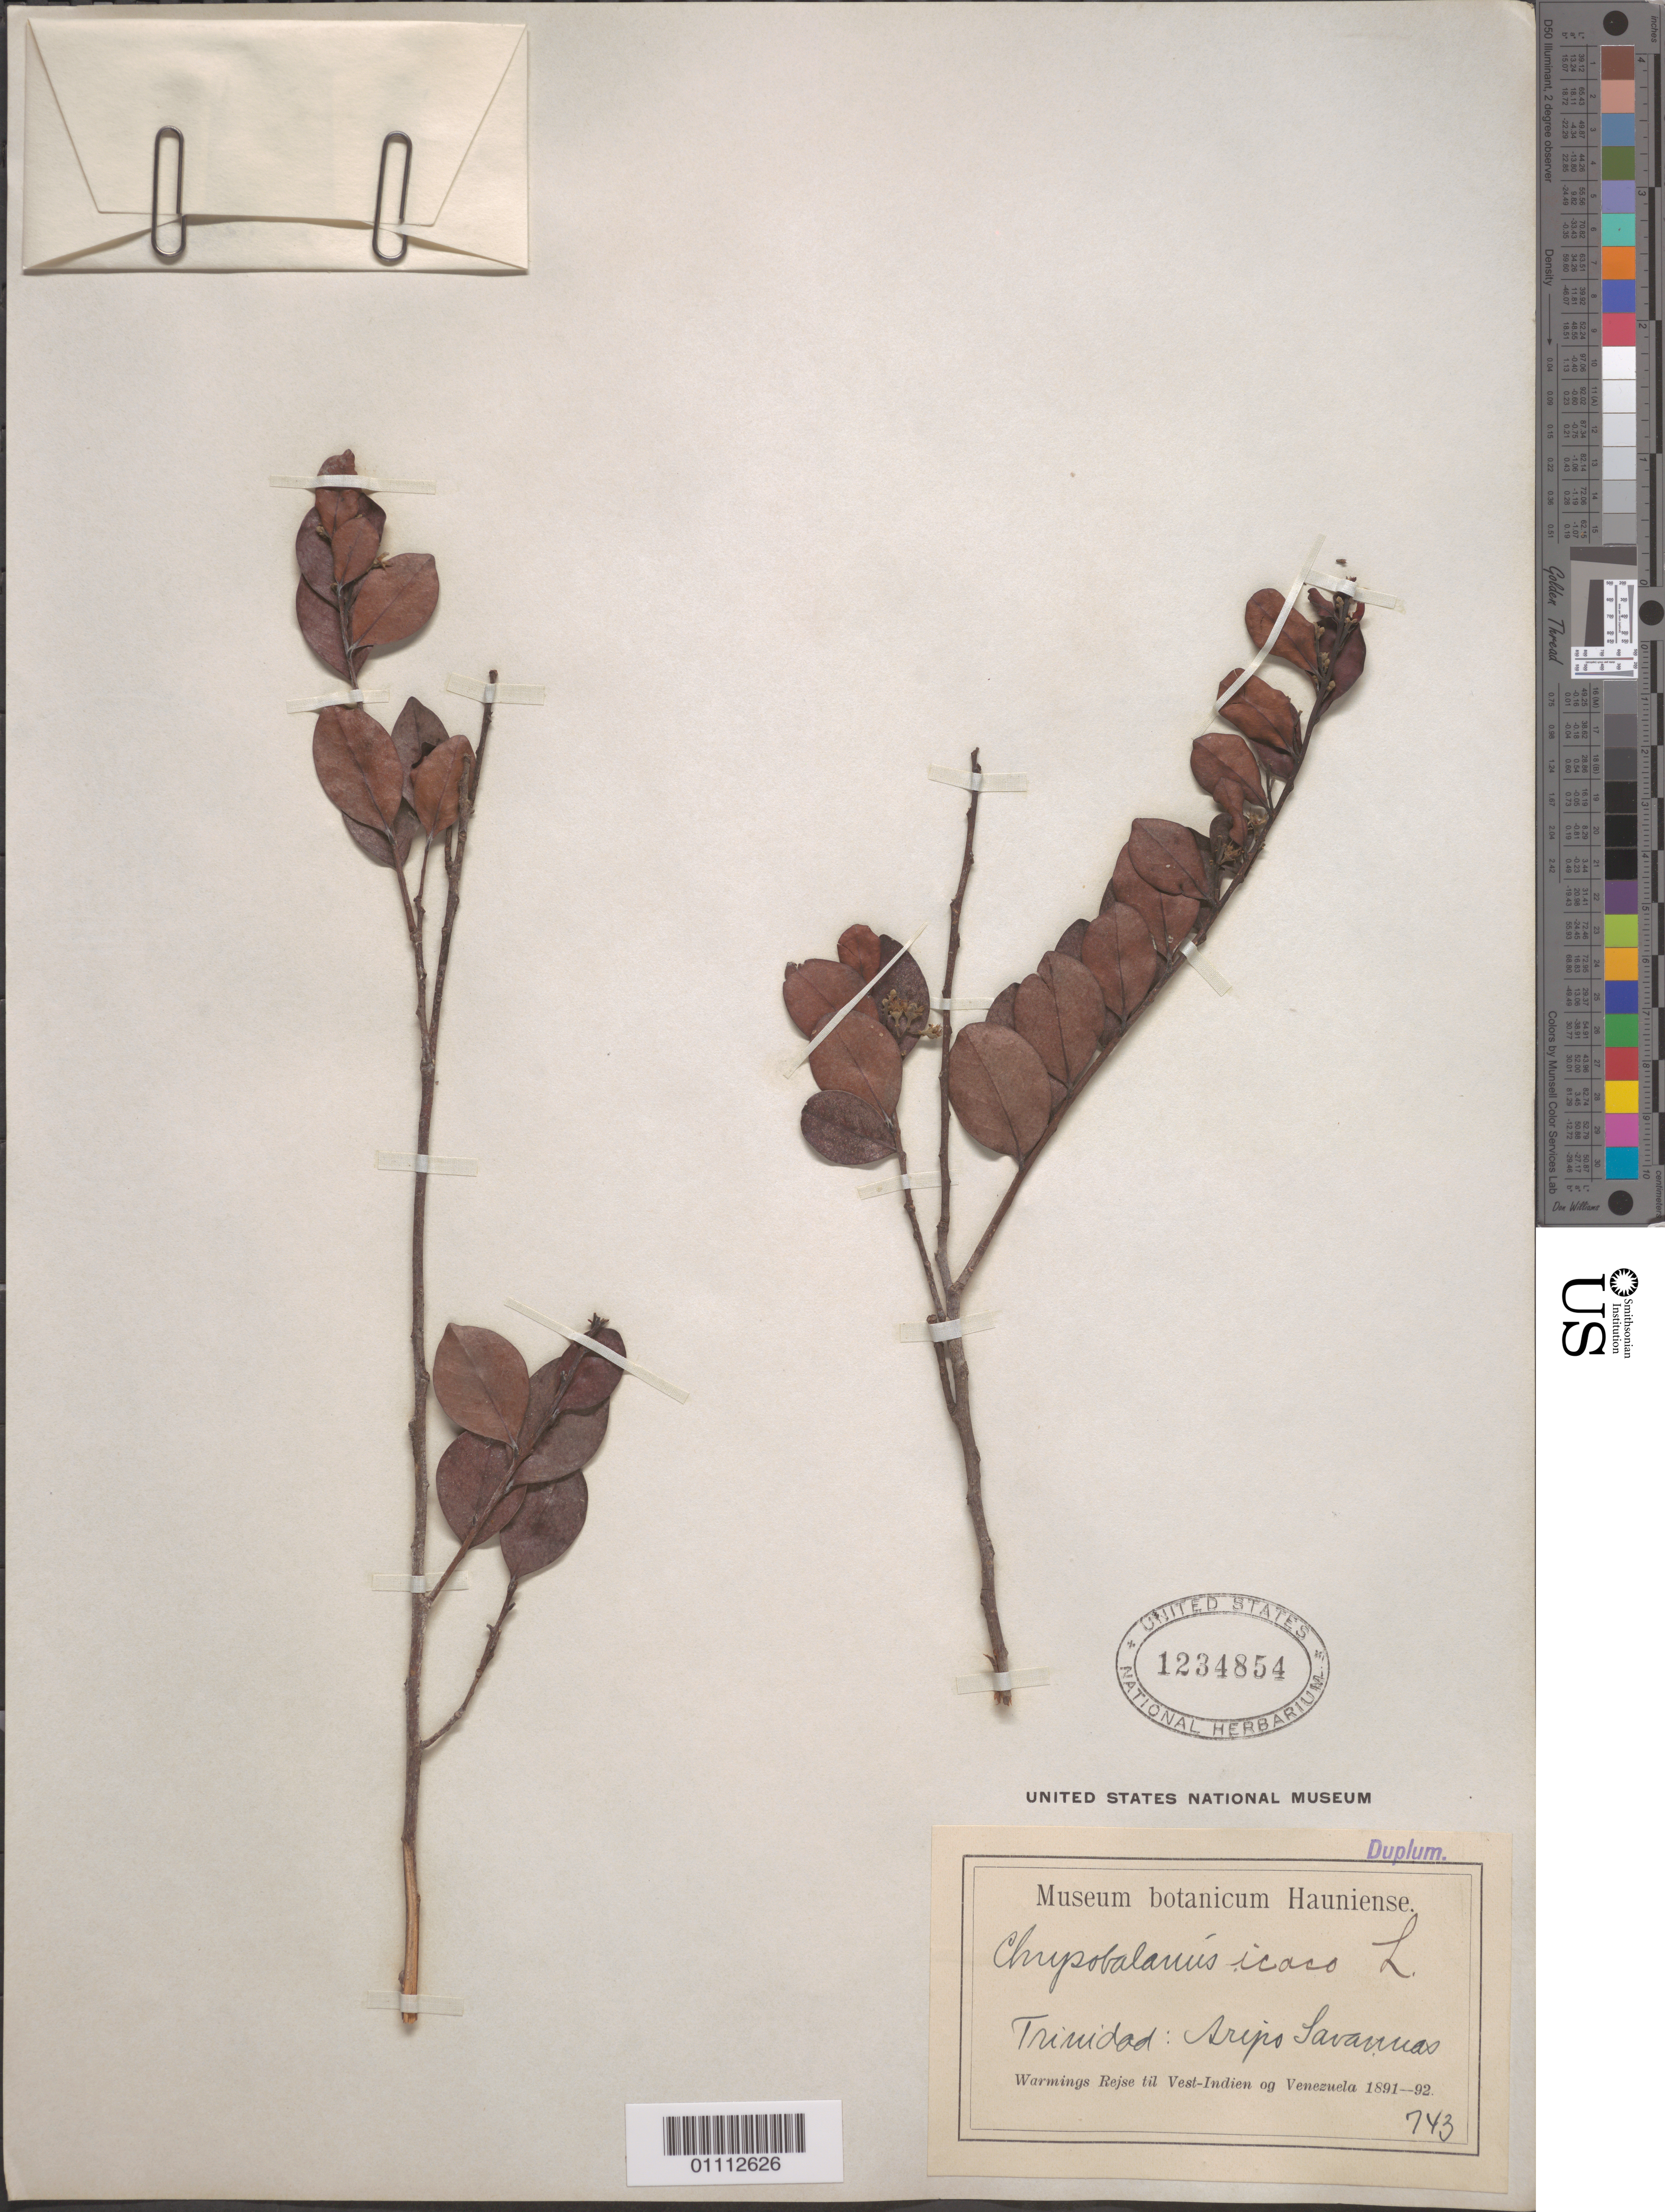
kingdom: Plantae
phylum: Tracheophyta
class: Magnoliopsida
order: Malpighiales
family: Chrysobalanaceae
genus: Chrysobalanus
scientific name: Chrysobalanus icaco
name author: L.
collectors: ex Mus. Bot. Hauniense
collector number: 743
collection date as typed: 1891 to 1892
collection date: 1891/1892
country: Trinidad and Tobago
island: Trinidad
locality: Aripo Savanna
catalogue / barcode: US 1234854